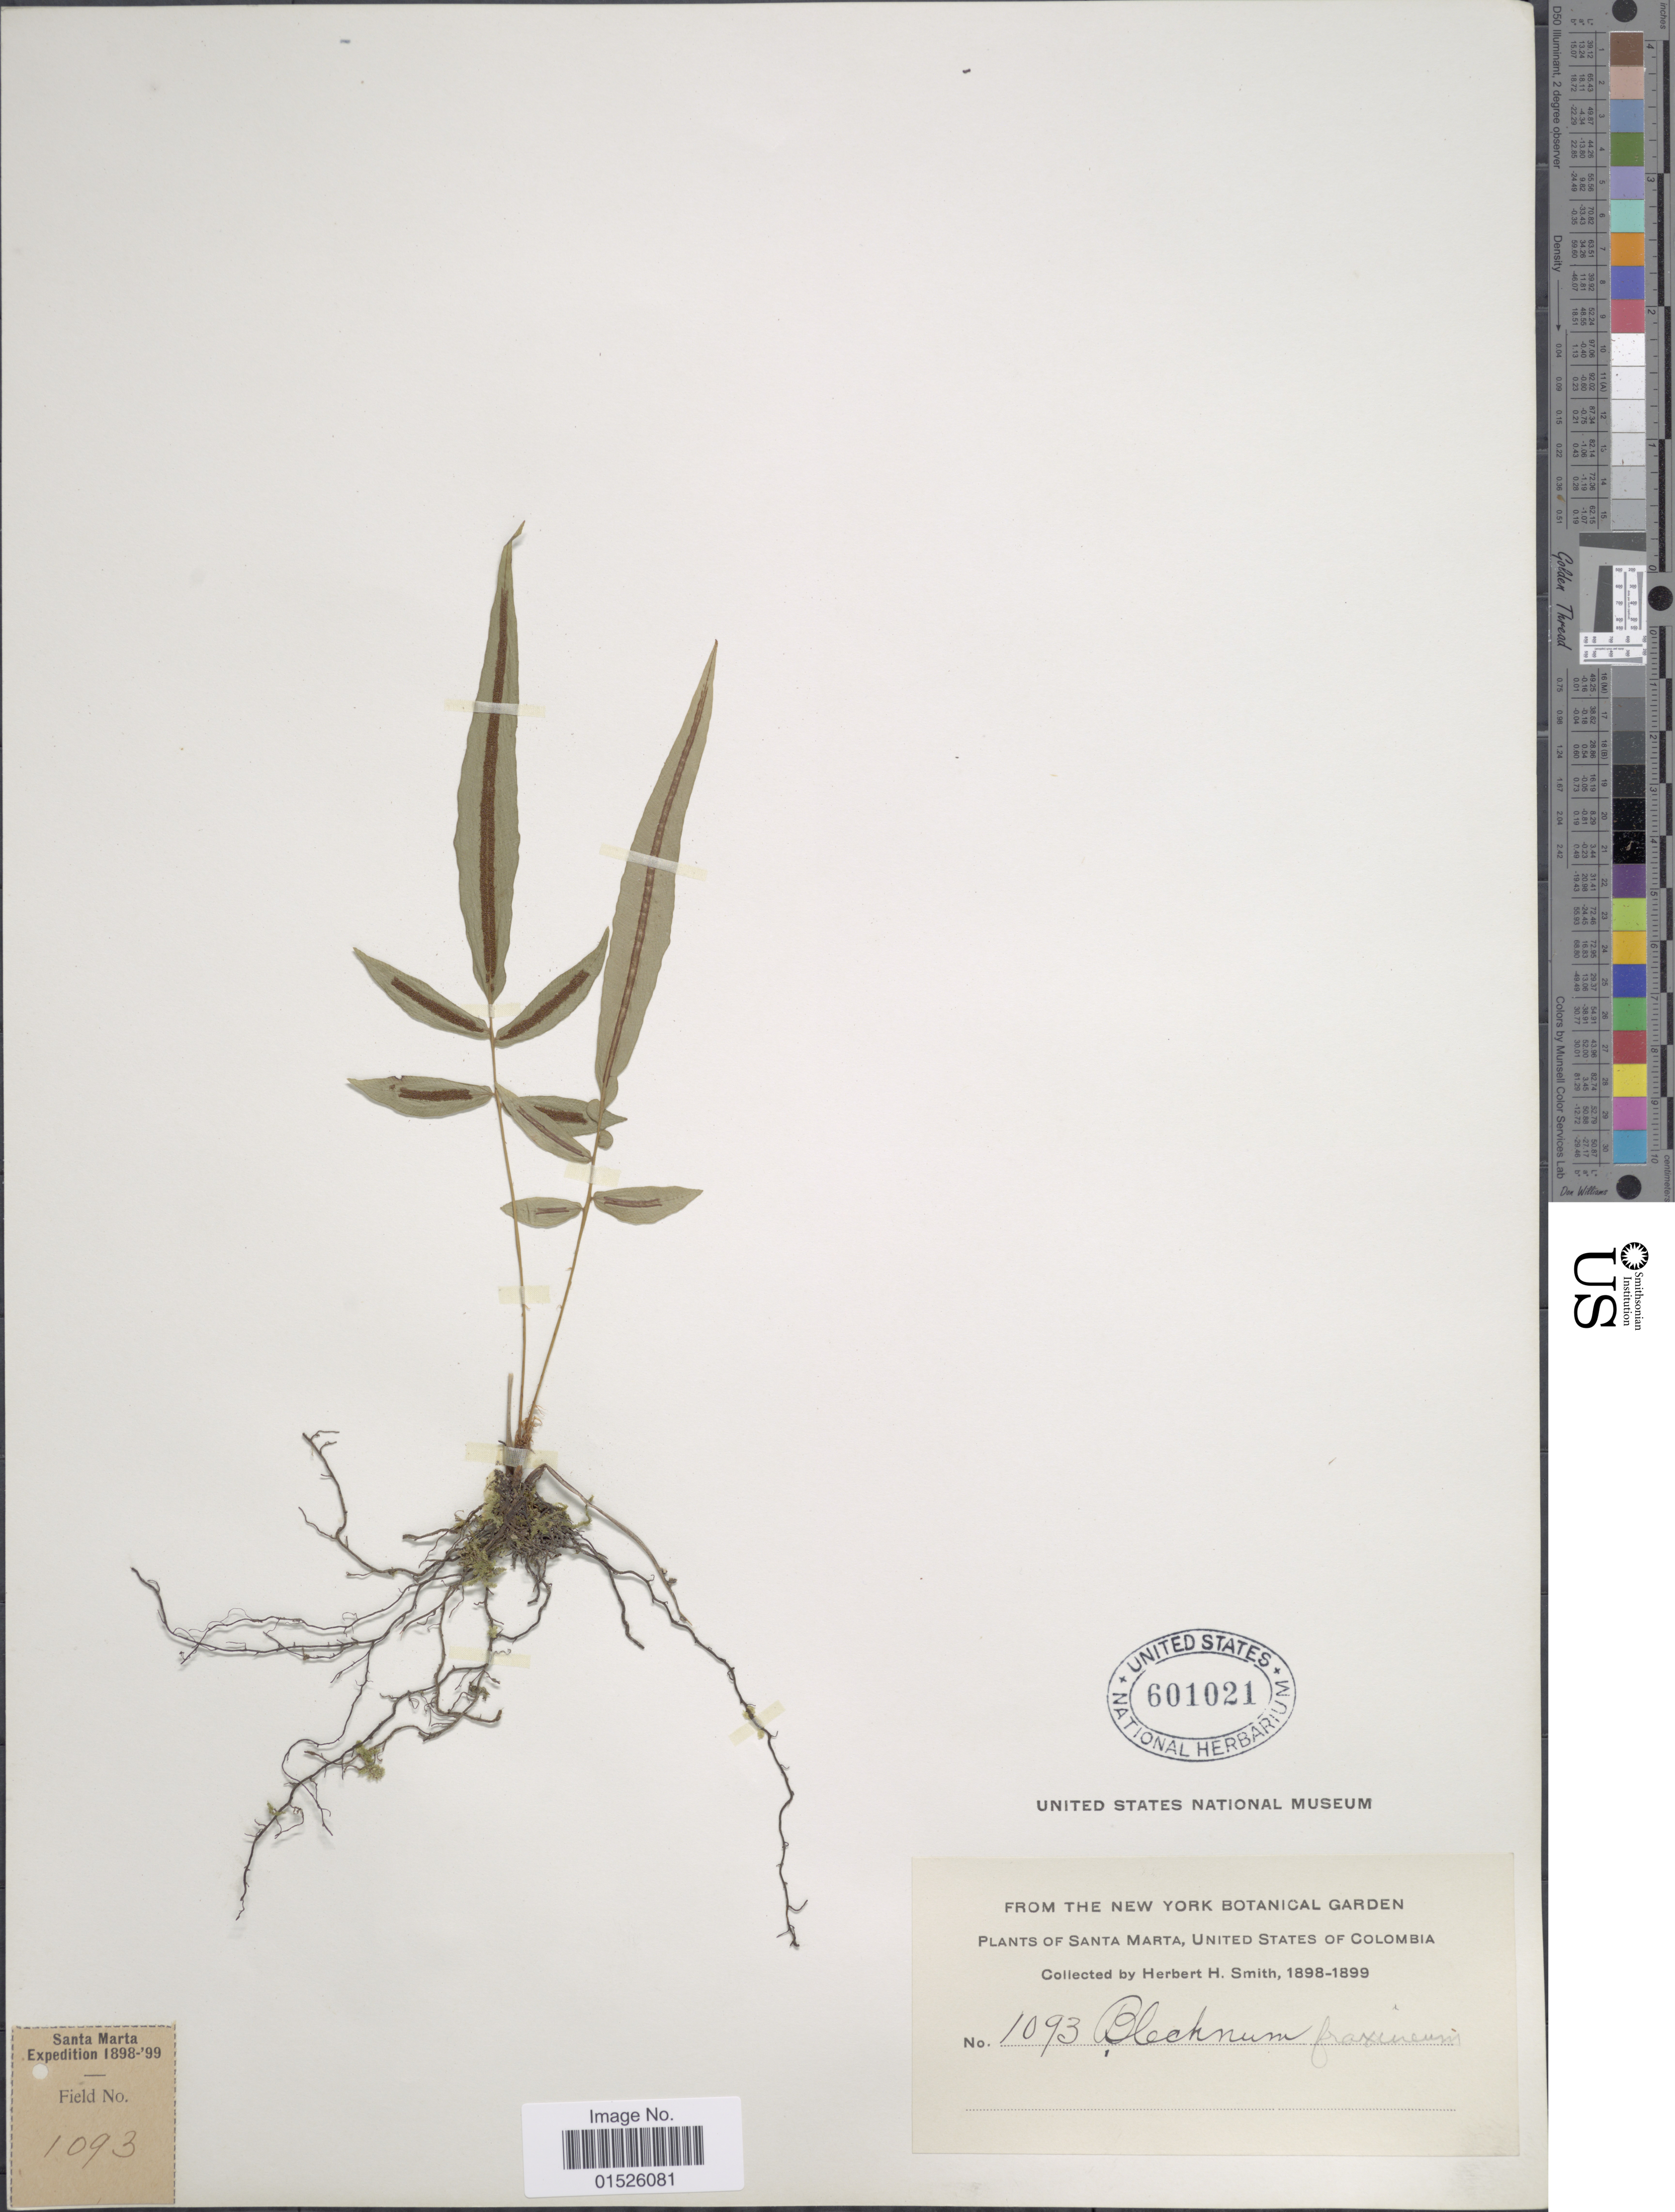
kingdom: Plantae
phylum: Tracheophyta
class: Polypodiopsida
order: Polypodiales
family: Blechnaceae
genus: Blechnum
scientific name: Blechnum gracile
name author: Kaulf.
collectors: Herbert H. Smith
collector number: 1093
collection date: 1898/1899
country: Colombia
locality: Santa Marta, United States of Columbia.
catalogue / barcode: US 601021